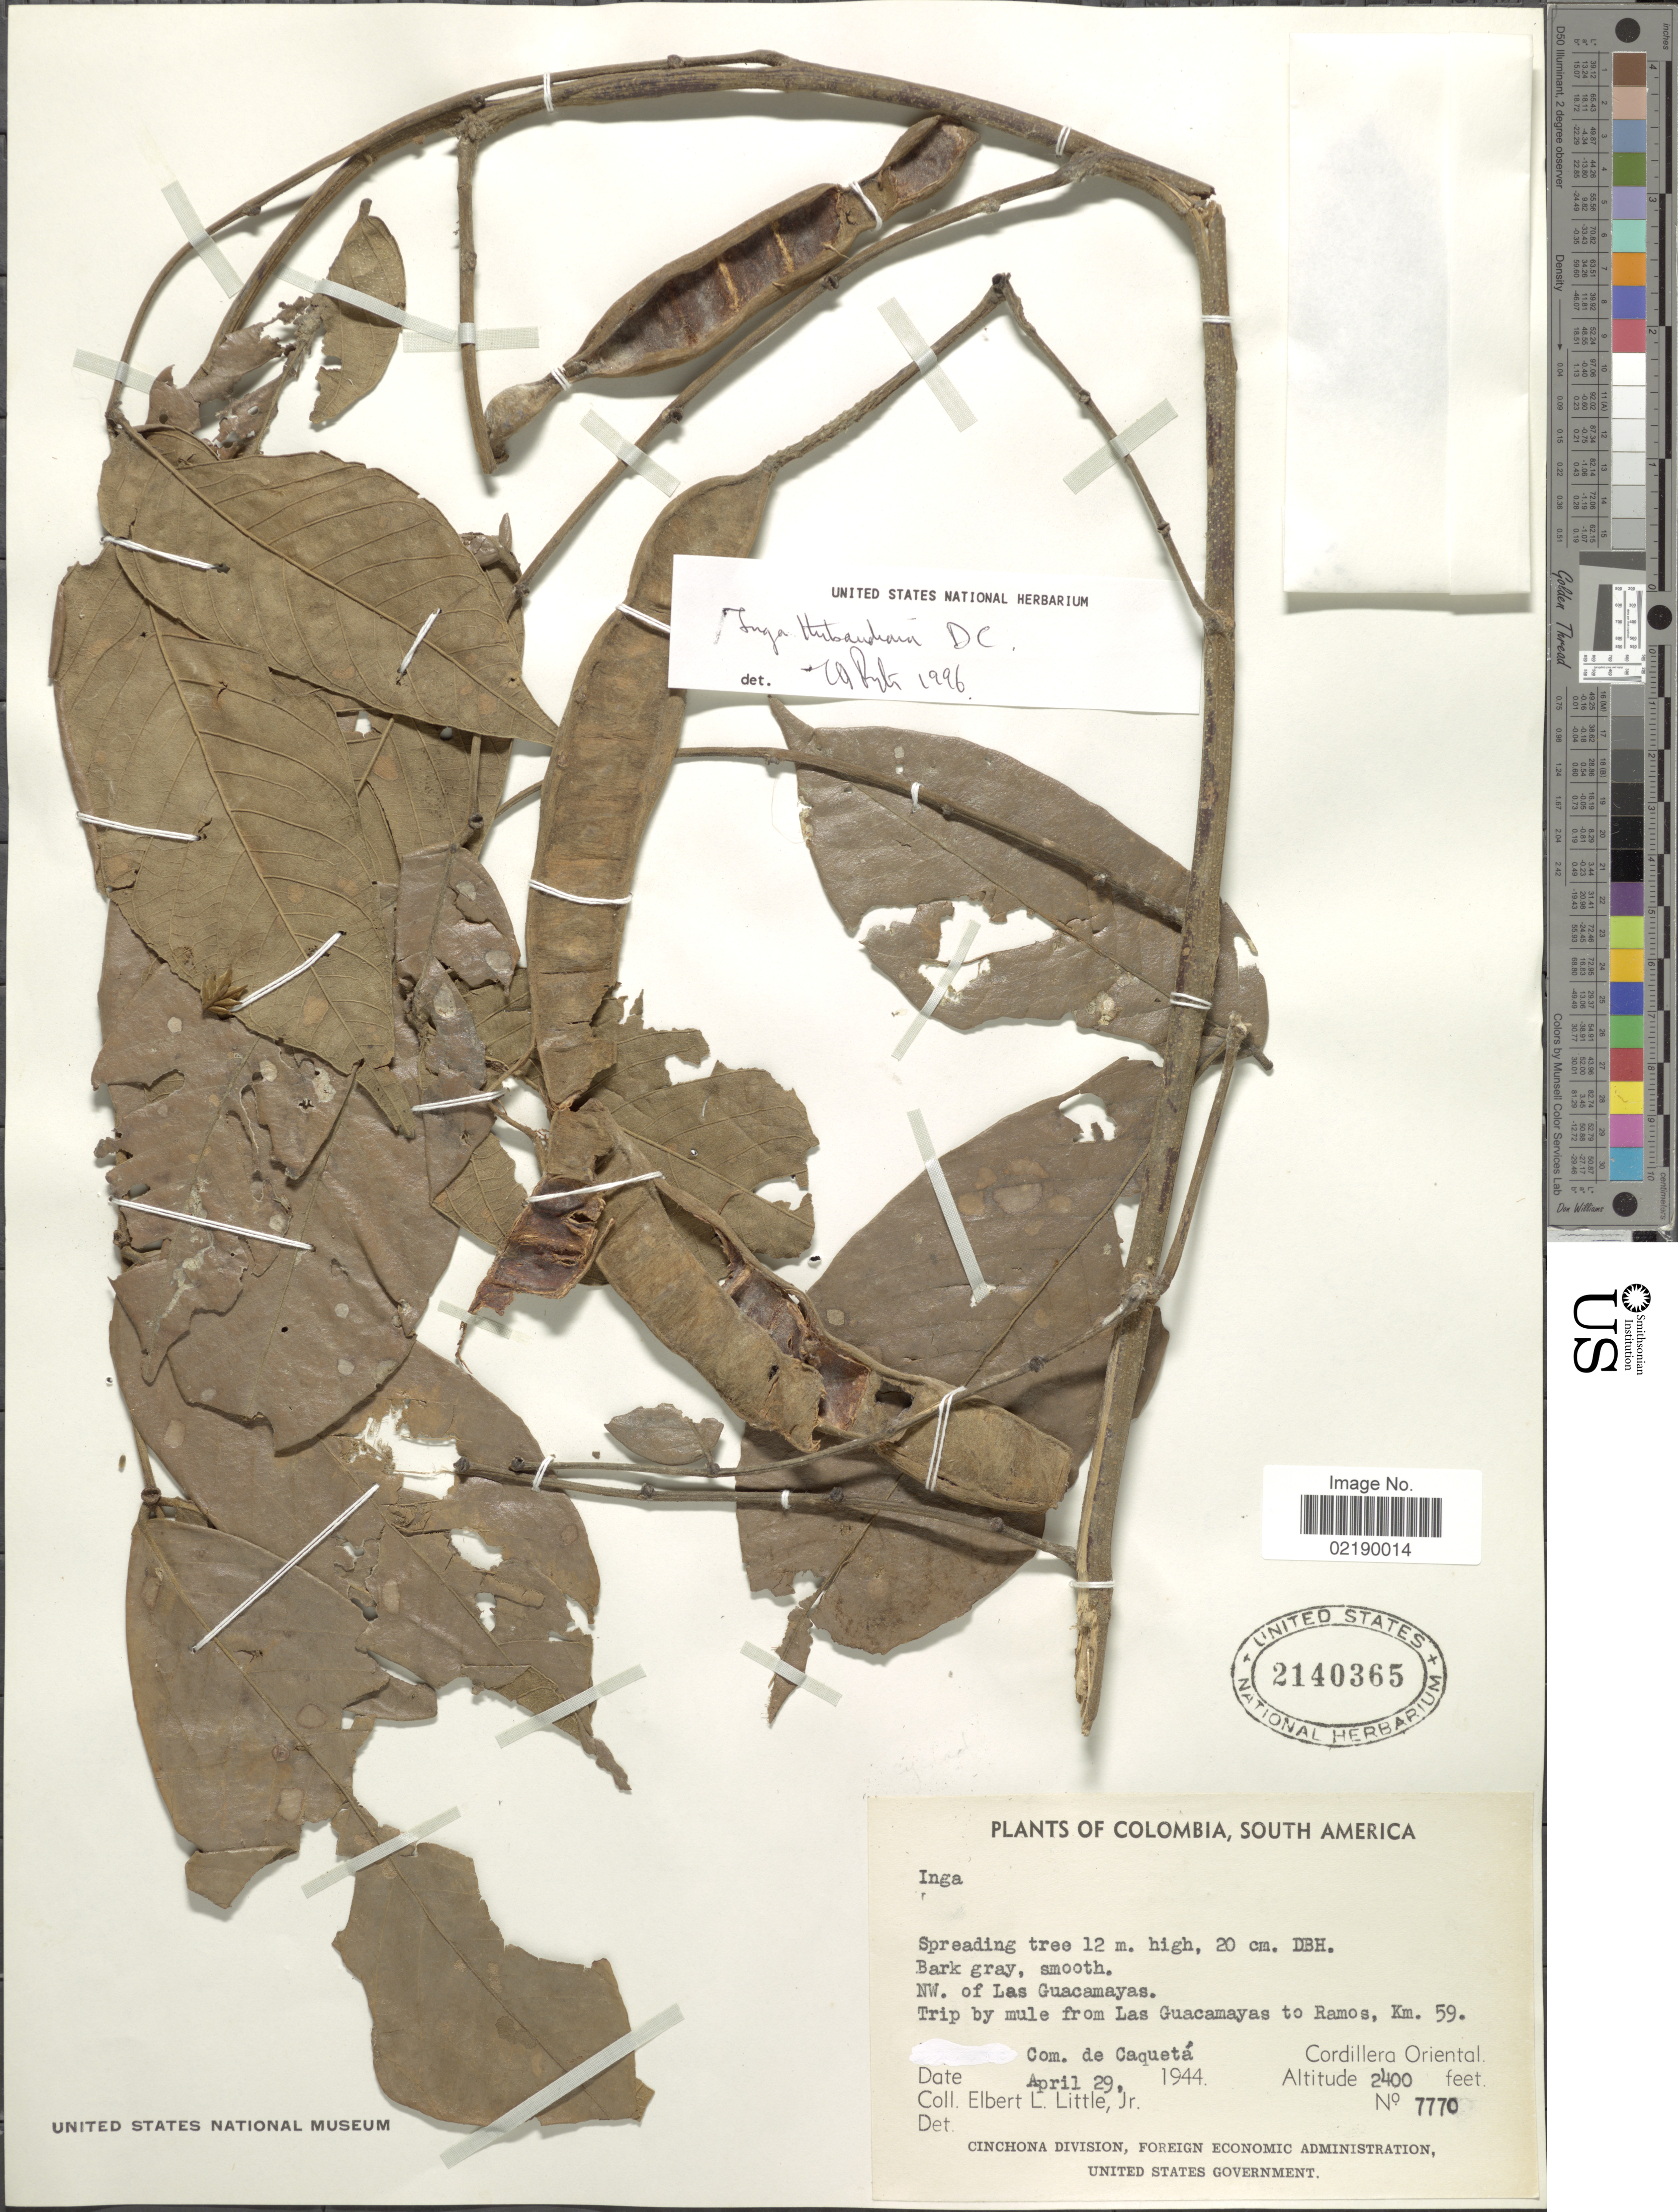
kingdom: Plantae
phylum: Tracheophyta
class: Magnoliopsida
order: Fabales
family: Fabaceae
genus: Inga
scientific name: Inga thibaudiana subsp. thibaudiana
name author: DC.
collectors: E. L. Little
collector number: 7770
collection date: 1944-04-29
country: Colombia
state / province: Caquetá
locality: NW. of Las Guacamayas, Trip by mule from Las Guacamayas to Ramos, Km. 59, Cordillera Oriental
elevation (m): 732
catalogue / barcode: US 2140365